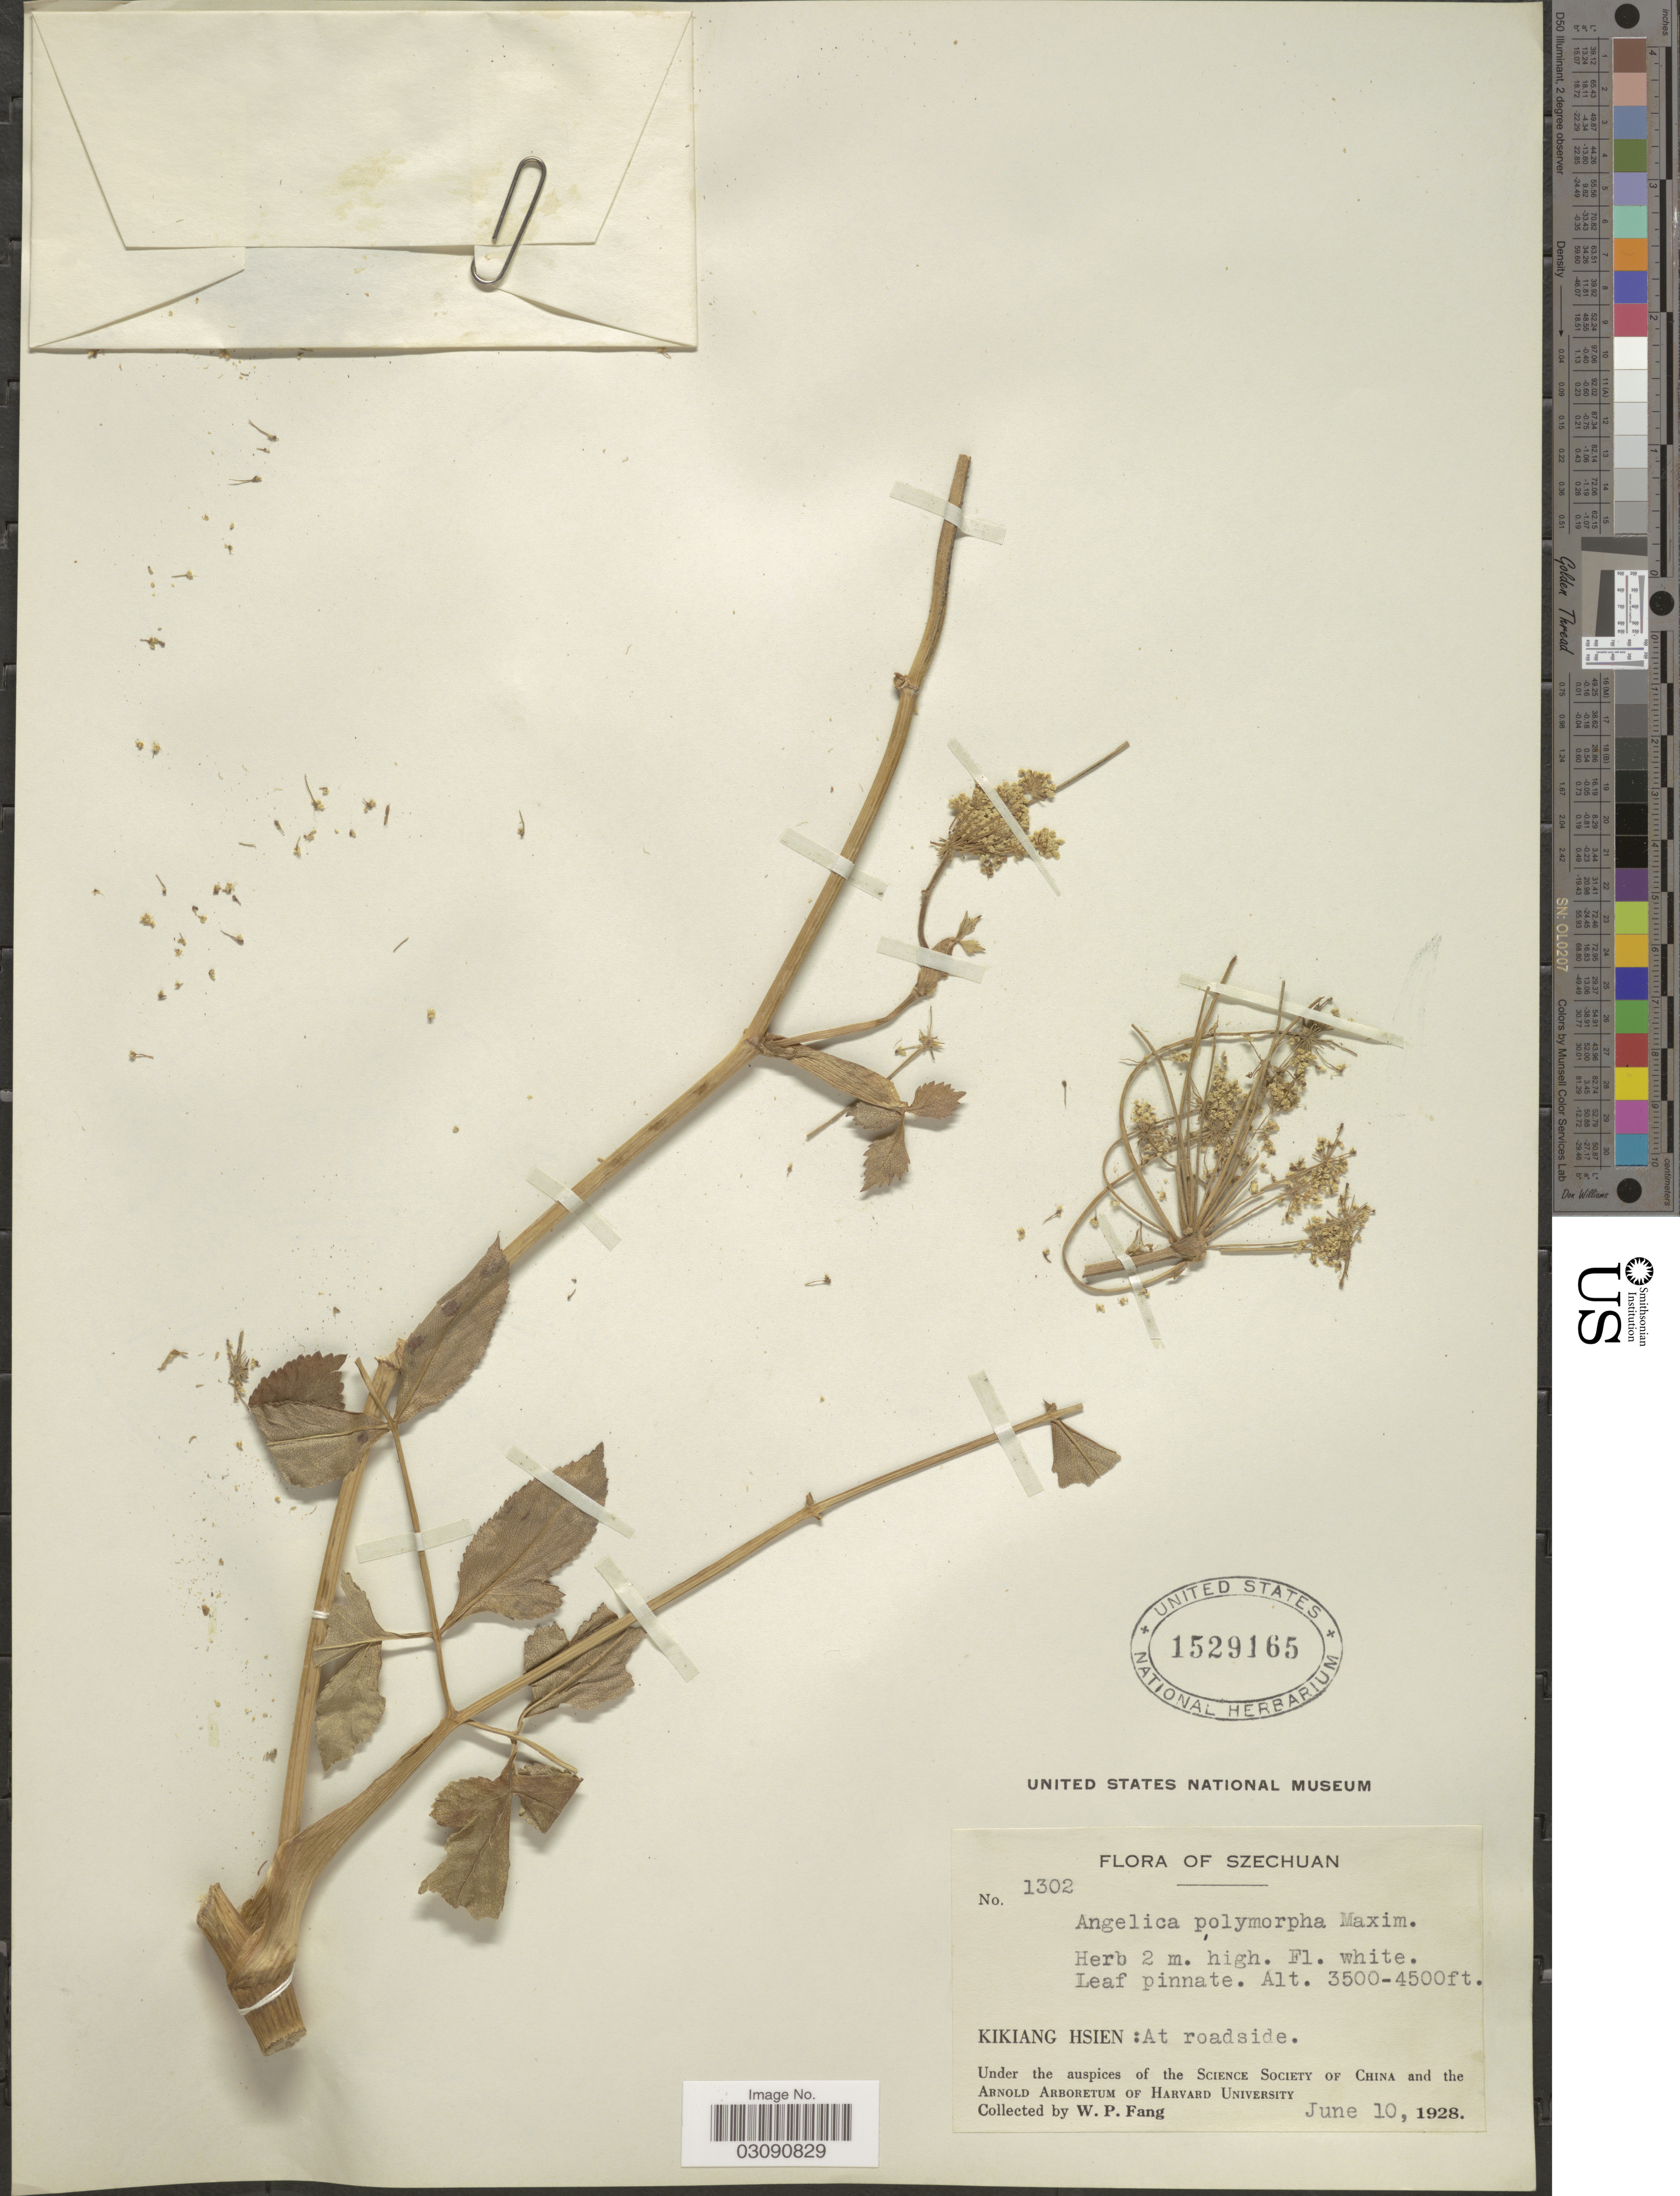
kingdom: Plantae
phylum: Tracheophyta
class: Magnoliopsida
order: Apiales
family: Apiaceae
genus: Angelica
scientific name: Angelica polymorpha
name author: Maxim.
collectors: W. P. Fang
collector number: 1302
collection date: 1928-06-10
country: China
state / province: Sichuan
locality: Szechuan, Kikiang Hsien: At roadside.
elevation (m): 1067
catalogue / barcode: US 1529165